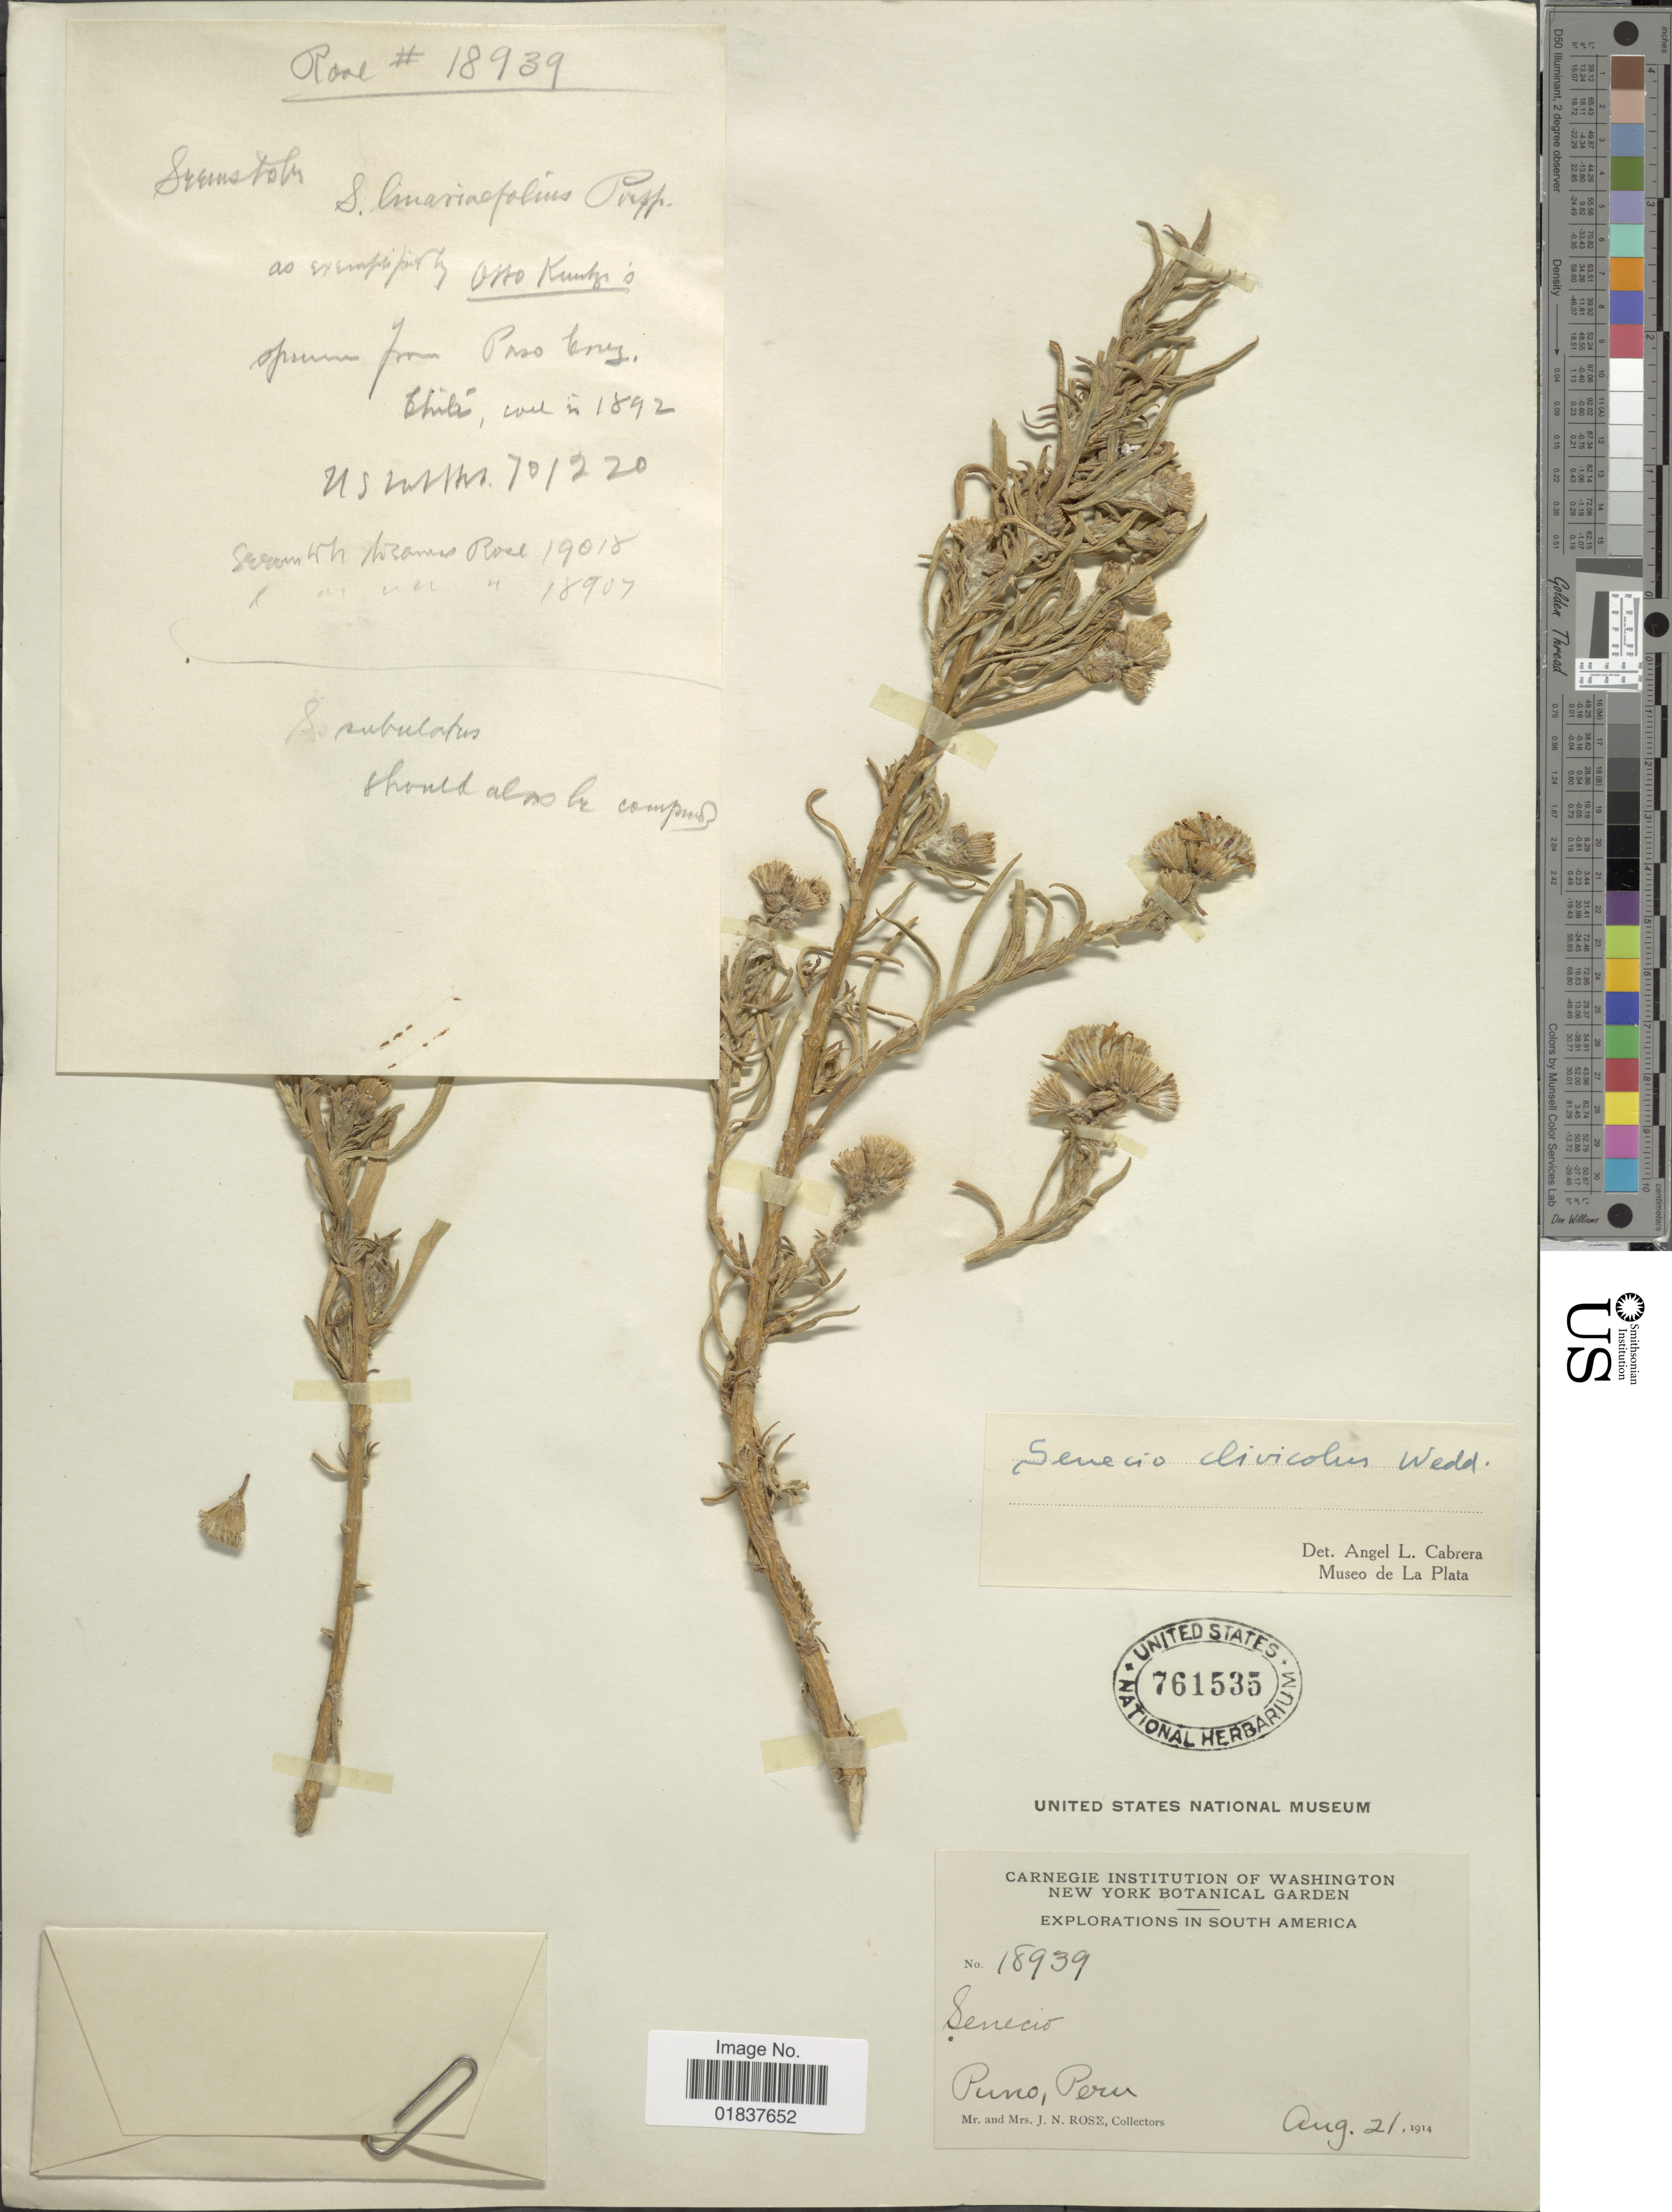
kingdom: Plantae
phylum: Tracheophyta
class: Magnoliopsida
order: Asterales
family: Asteraceae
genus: Senecio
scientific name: Senecio clivicola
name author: Wedd.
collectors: J. N. Rose & L. B. Rose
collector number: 18939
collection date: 1914-08-21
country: Peru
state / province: Puno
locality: South America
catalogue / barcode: US 761535